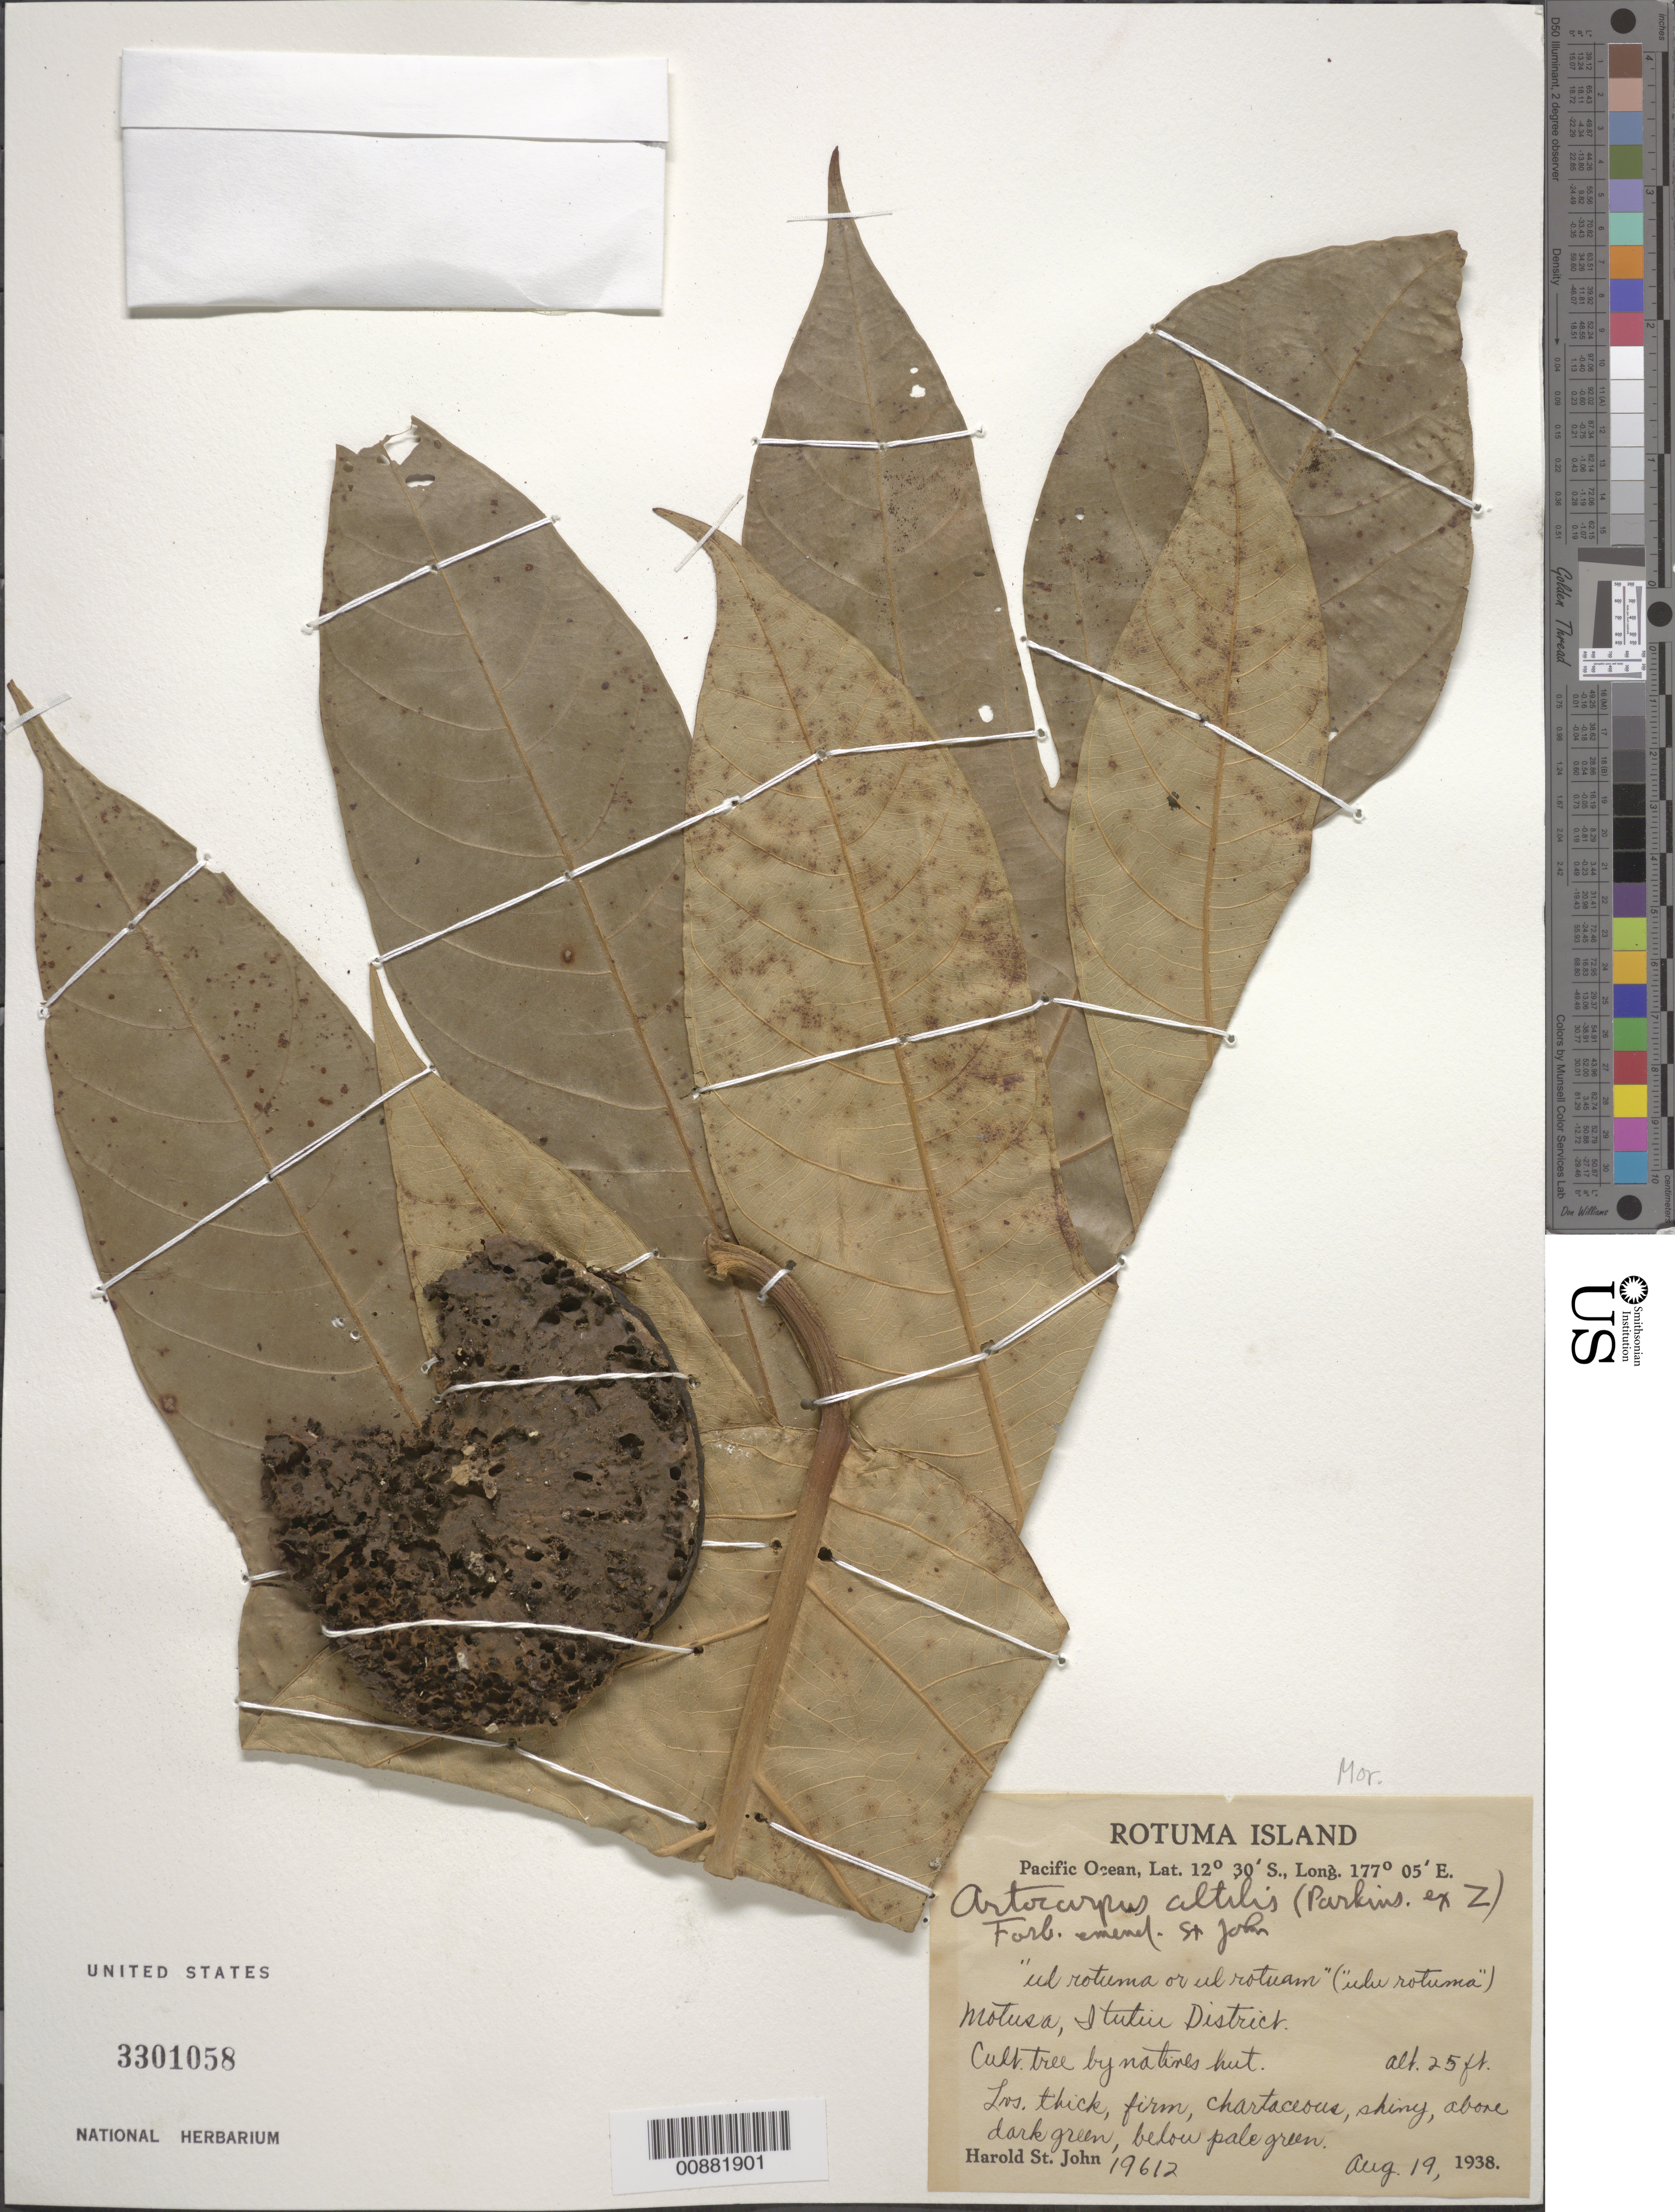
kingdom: Plantae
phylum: Tracheophyta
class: Magnoliopsida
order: Rosales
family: Moraceae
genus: Artocarpus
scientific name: Artocarpus altilis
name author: (Parkinson) Fosberg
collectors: H. St. John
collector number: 19612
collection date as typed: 19 Aug 1938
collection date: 1938-08-19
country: Fiji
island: Rotuma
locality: Motusa, Itutui District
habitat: Cult. Tree by natives hut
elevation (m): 8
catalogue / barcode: US 3301058